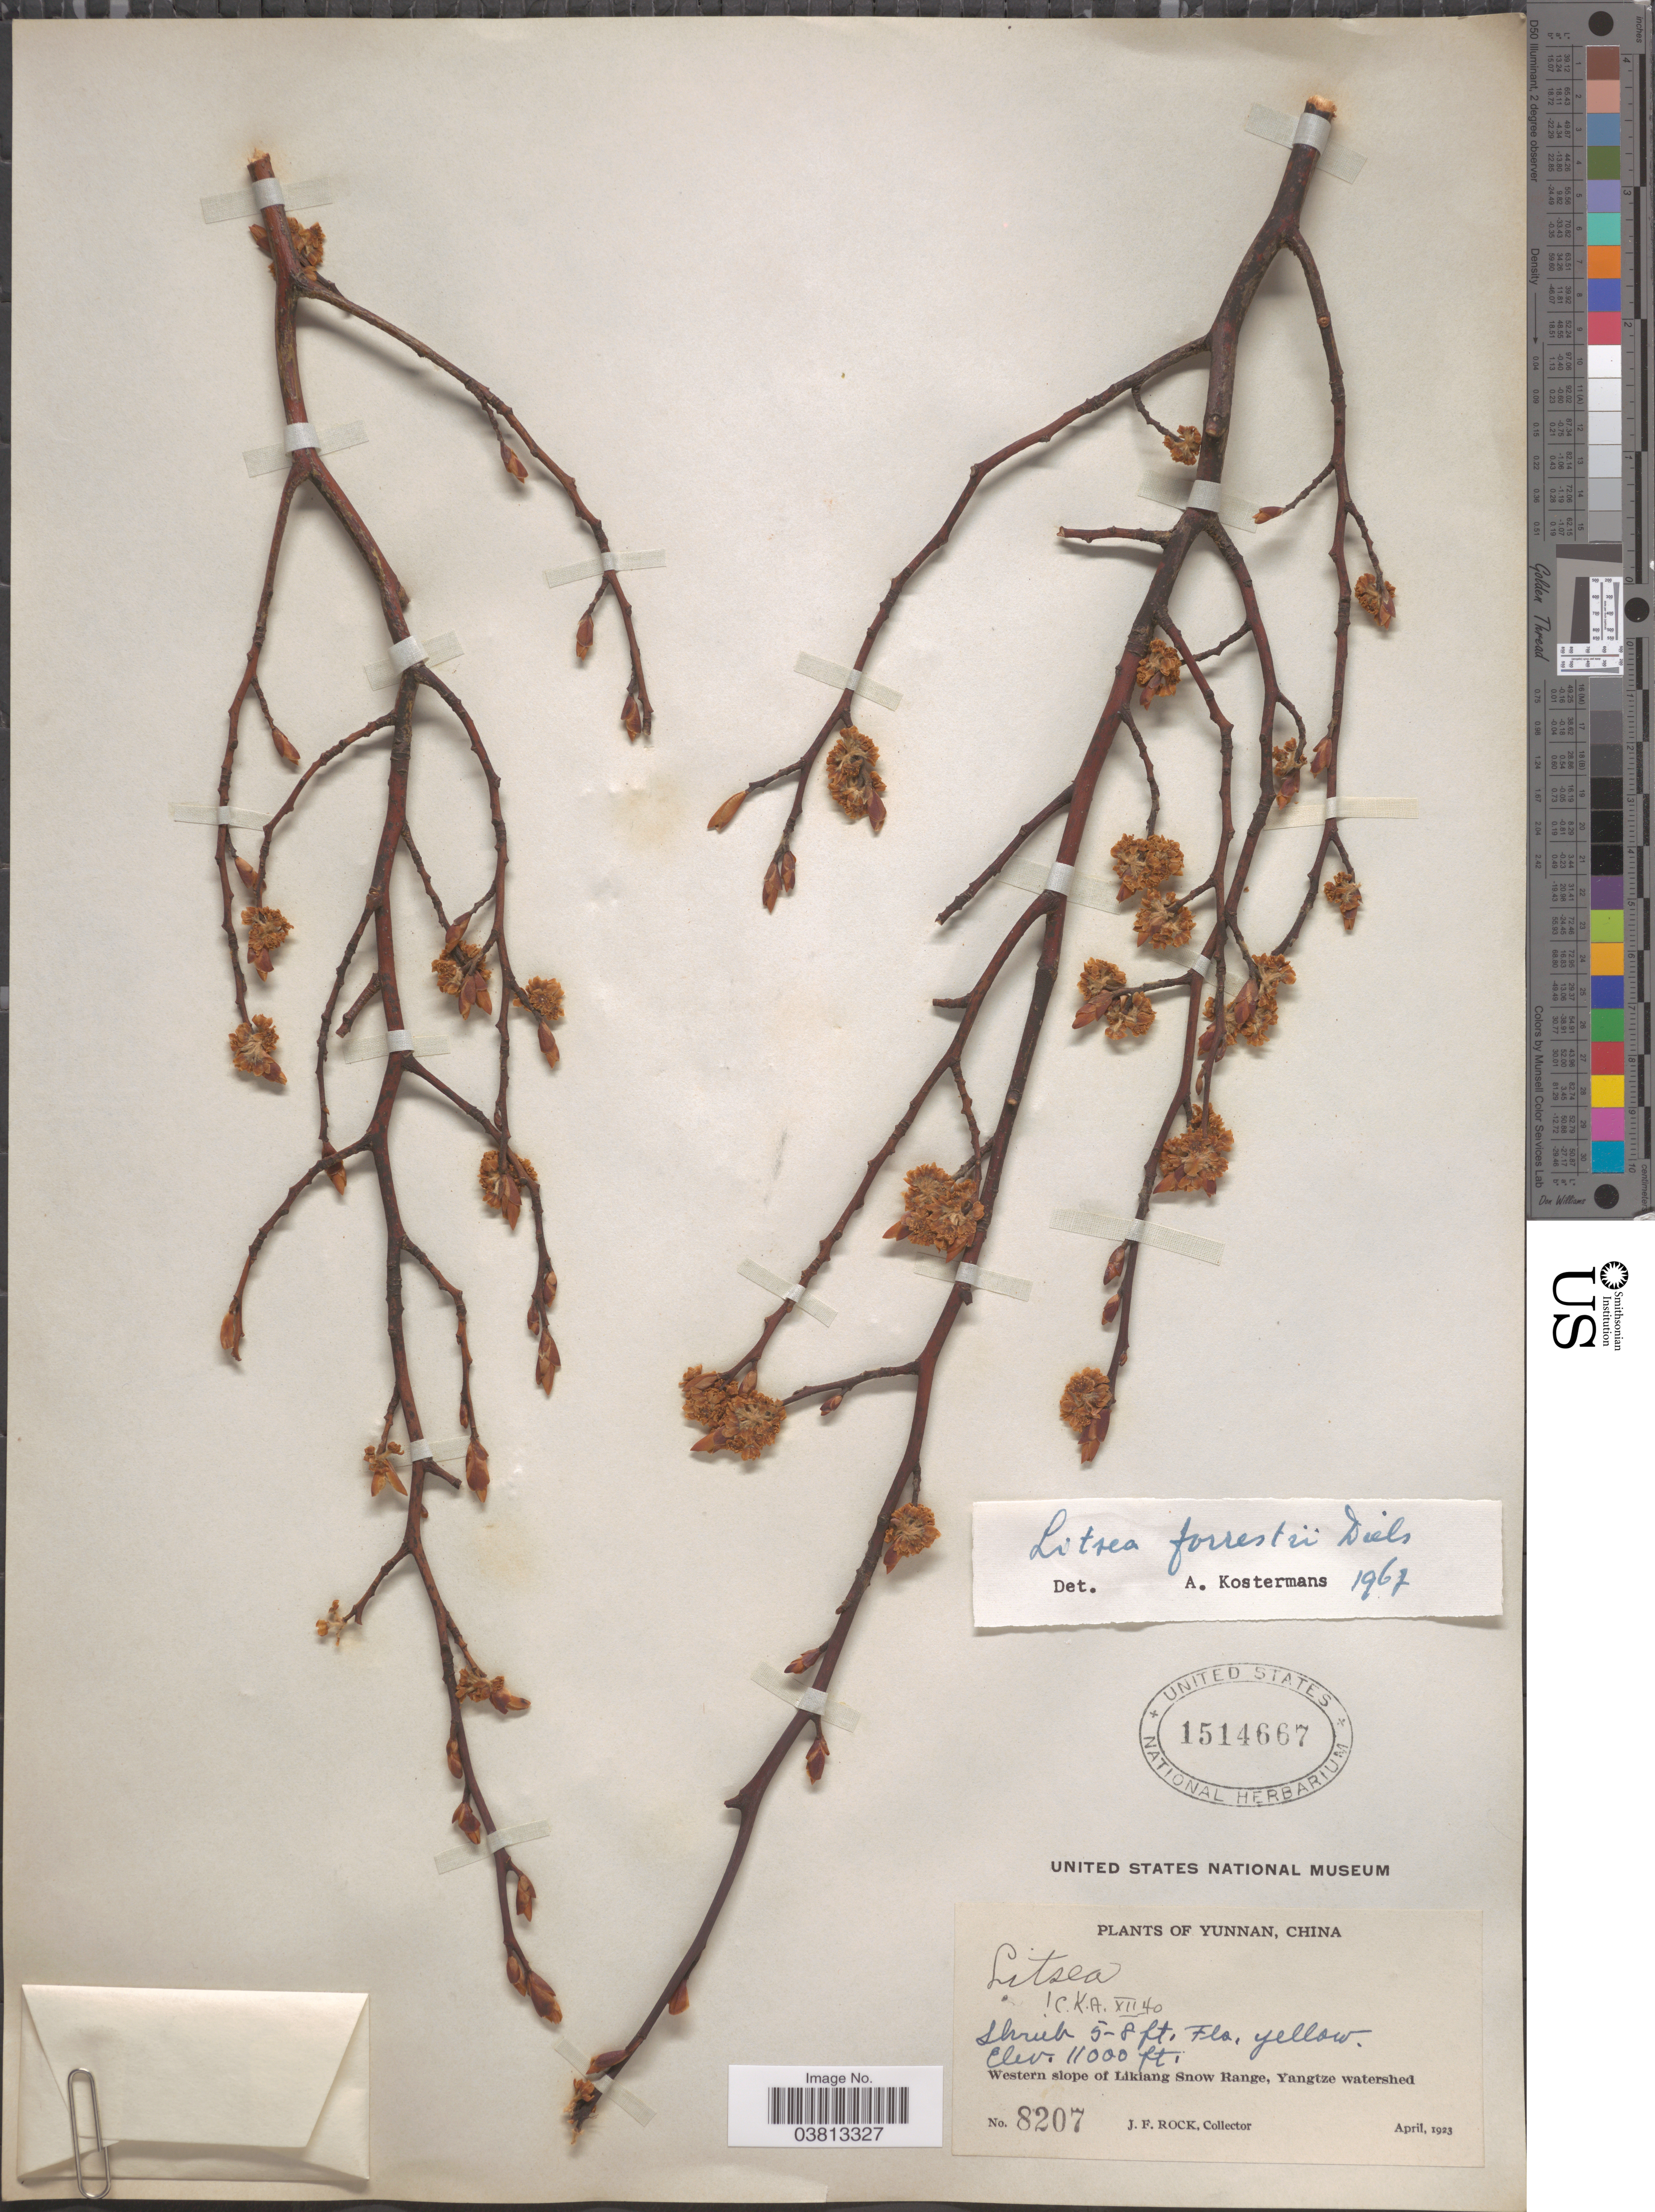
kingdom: Plantae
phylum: Tracheophyta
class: Magnoliopsida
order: Laurales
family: Lauraceae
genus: Litsea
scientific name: Litsea forrestii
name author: Diels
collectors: J. Rock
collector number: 8207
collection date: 1923-04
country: China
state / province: Yunnan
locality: Western slope of Likiang Snow Range, Yangtze watershed.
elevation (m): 3353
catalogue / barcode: US 1514667